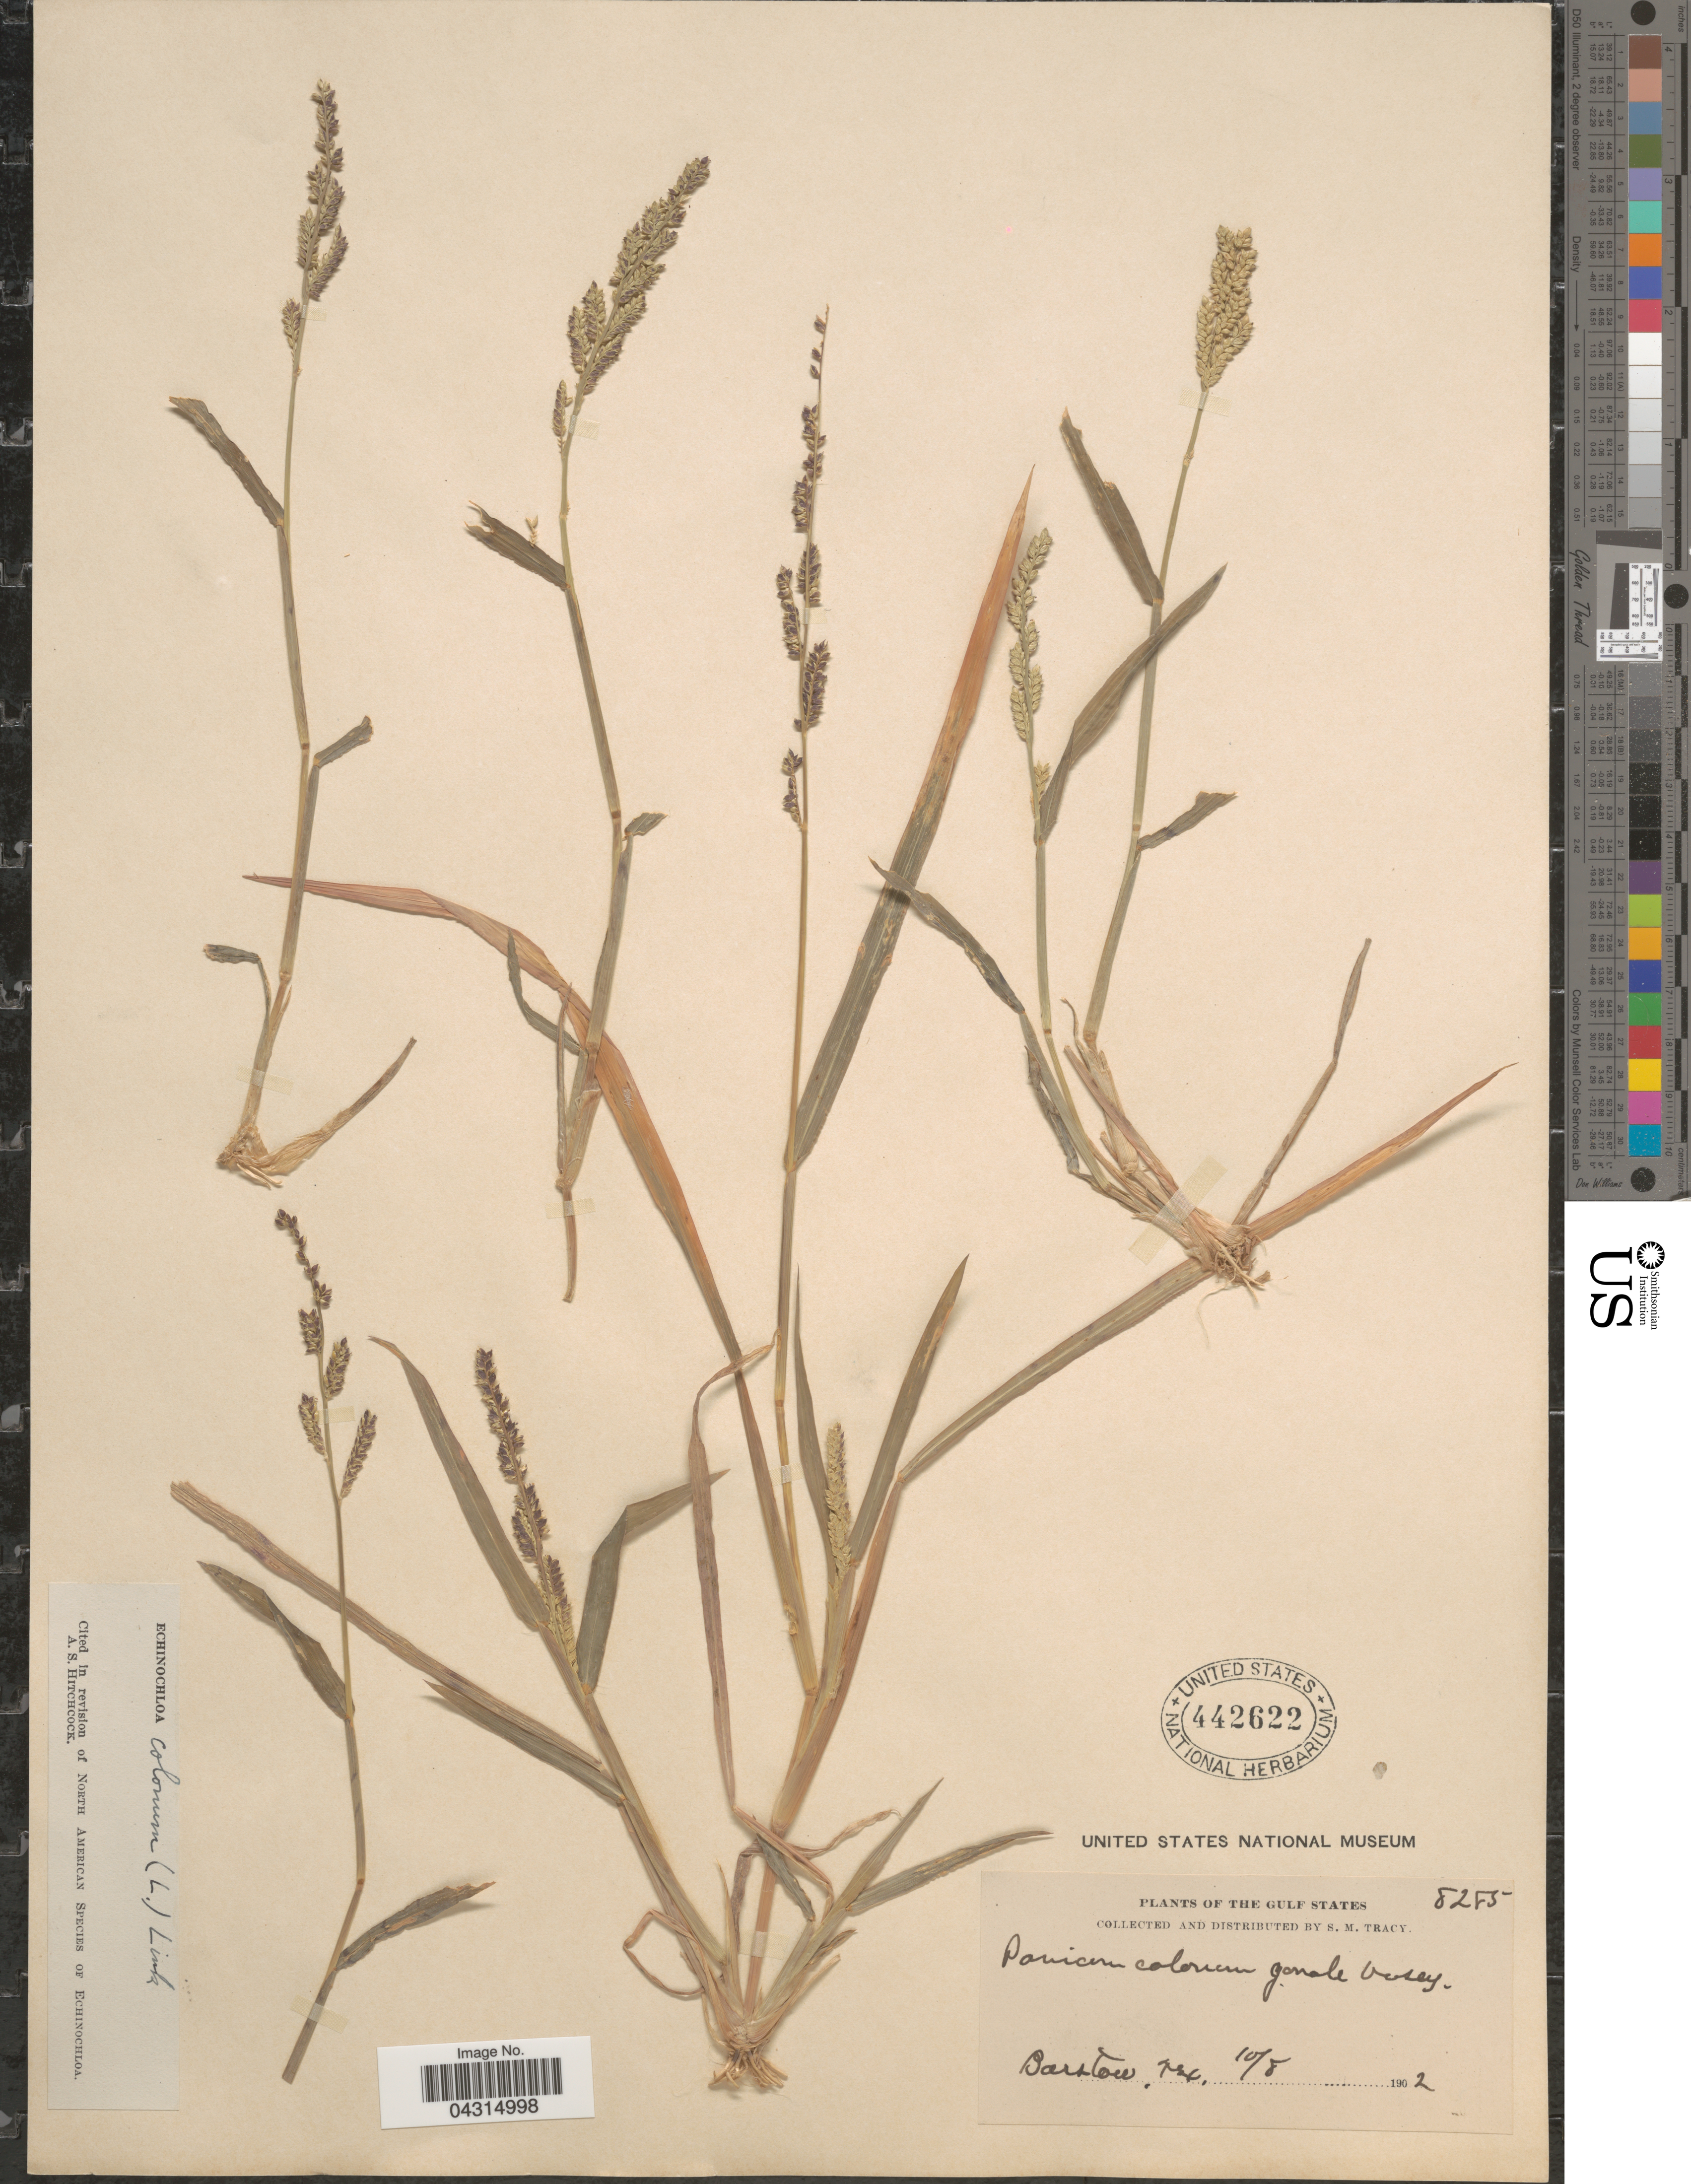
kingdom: Plantae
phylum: Tracheophyta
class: Liliopsida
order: Poales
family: Poaceae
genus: Echinochloa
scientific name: Echinochloa colona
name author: (L.) Link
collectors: S. M. Tracy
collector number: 8285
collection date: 1902-10-08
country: United States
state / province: Texas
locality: The Gulf States. Barstow.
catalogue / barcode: US 442622